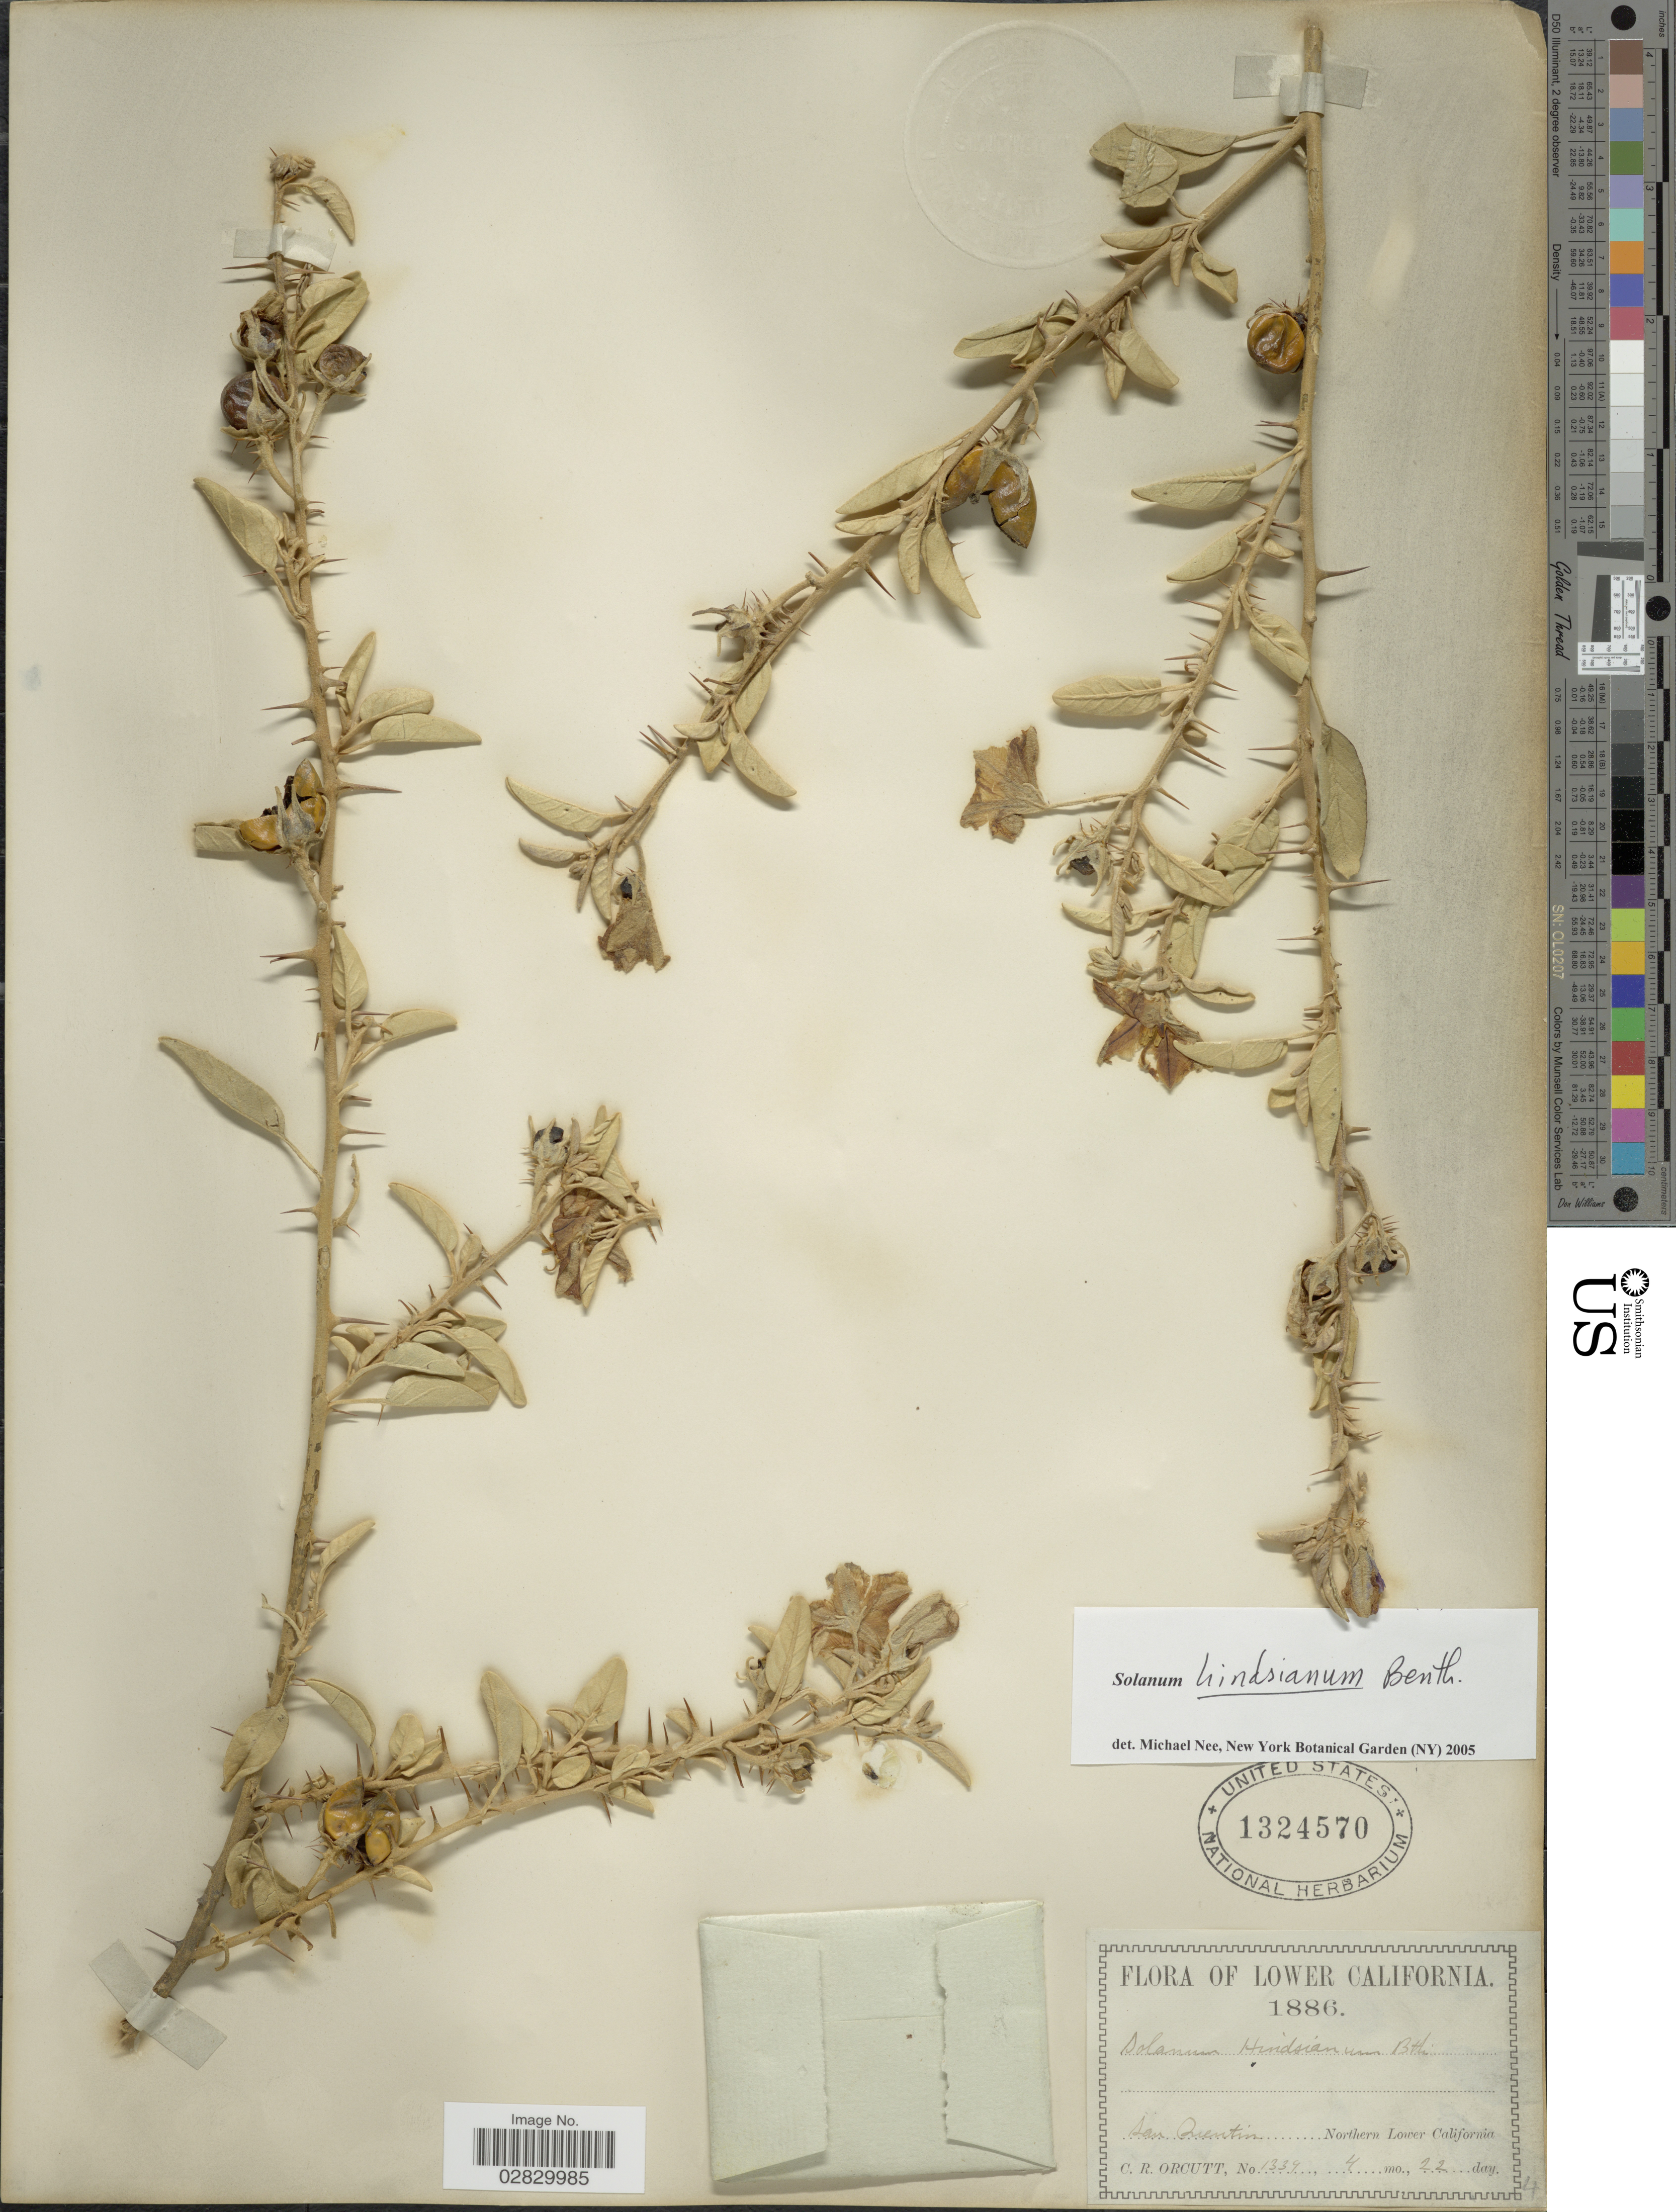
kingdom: Plantae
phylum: Tracheophyta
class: Magnoliopsida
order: Solanales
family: Solanaceae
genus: Solanum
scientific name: Solanum hindsianum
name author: Benth.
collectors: C. R. Orcutt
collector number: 1339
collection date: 1886-04-22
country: Mexico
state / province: Baja California Norte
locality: San Quentin, Northern Lower California.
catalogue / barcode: US 1324570